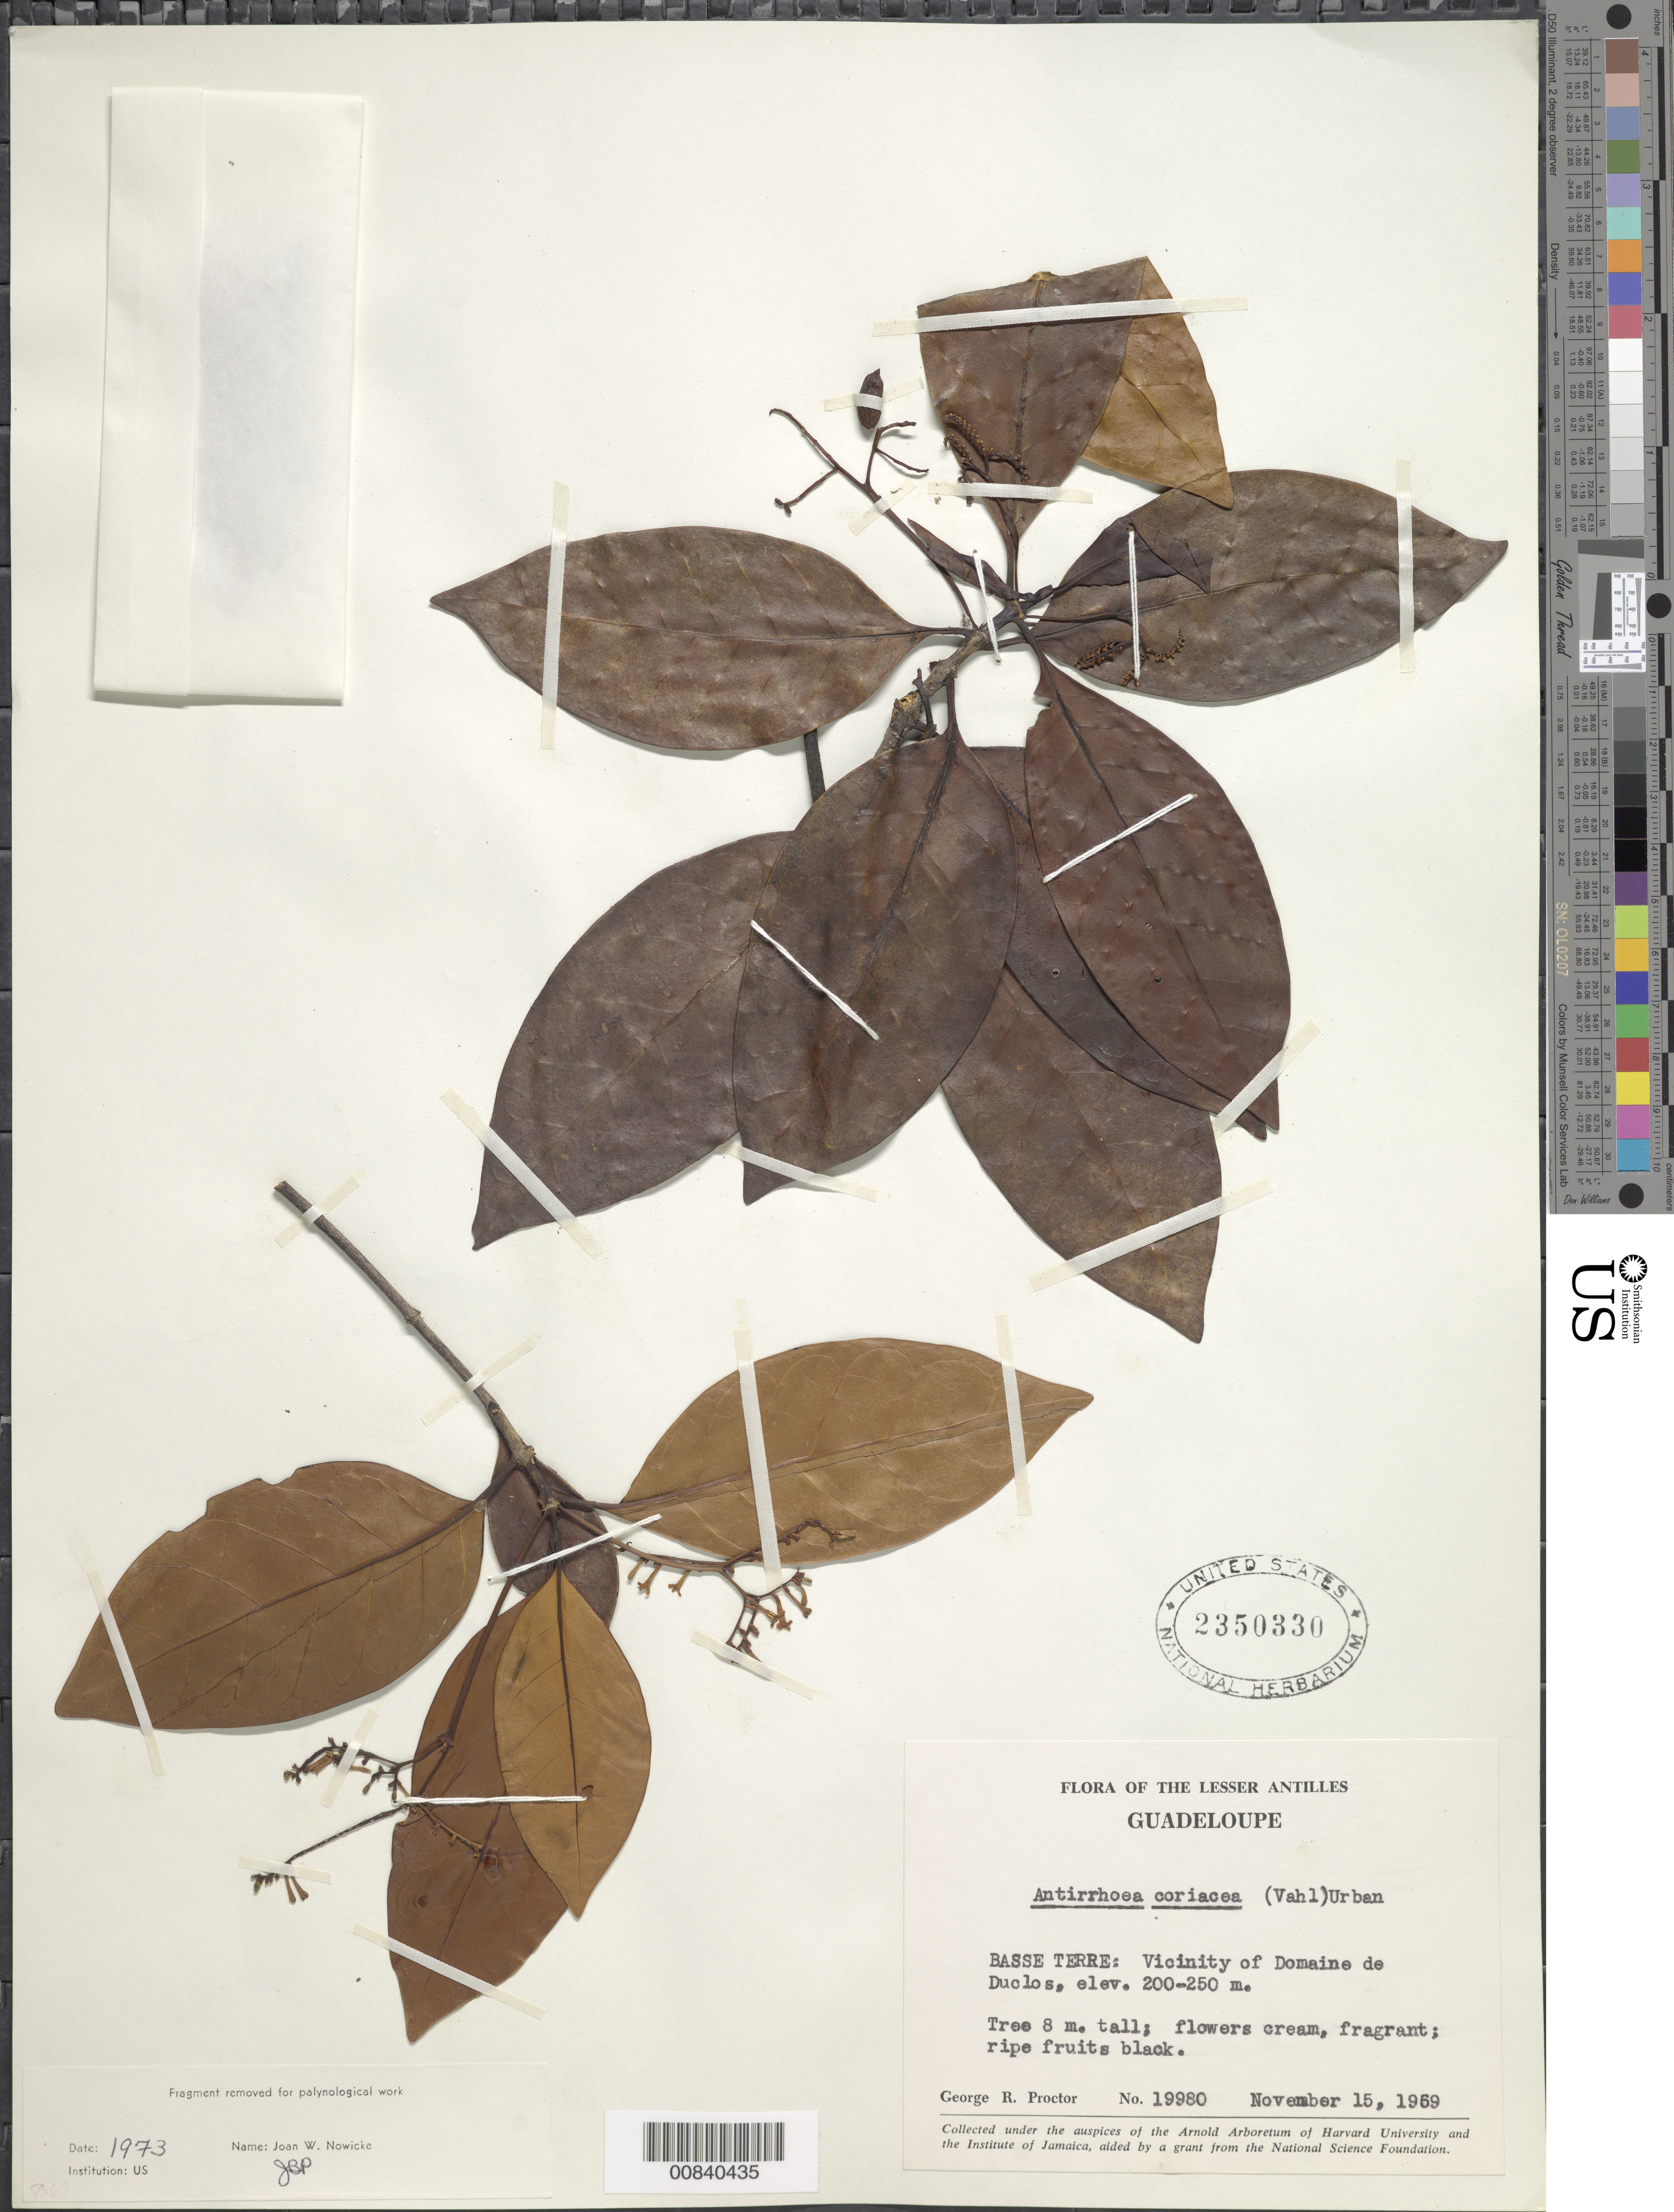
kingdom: Plantae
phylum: Tracheophyta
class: Magnoliopsida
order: Gentianales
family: Rubiaceae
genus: Stenostomum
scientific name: Stenostomum coriaceum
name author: (Vahl) Griseb.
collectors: G. R. Proctor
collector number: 19980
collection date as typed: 16 Nov 1960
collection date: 1960-11-16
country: Guadeloupe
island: Basse Terre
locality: Basse Terre: Vicinity of Domaine de Duclos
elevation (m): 200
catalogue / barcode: US 2350330